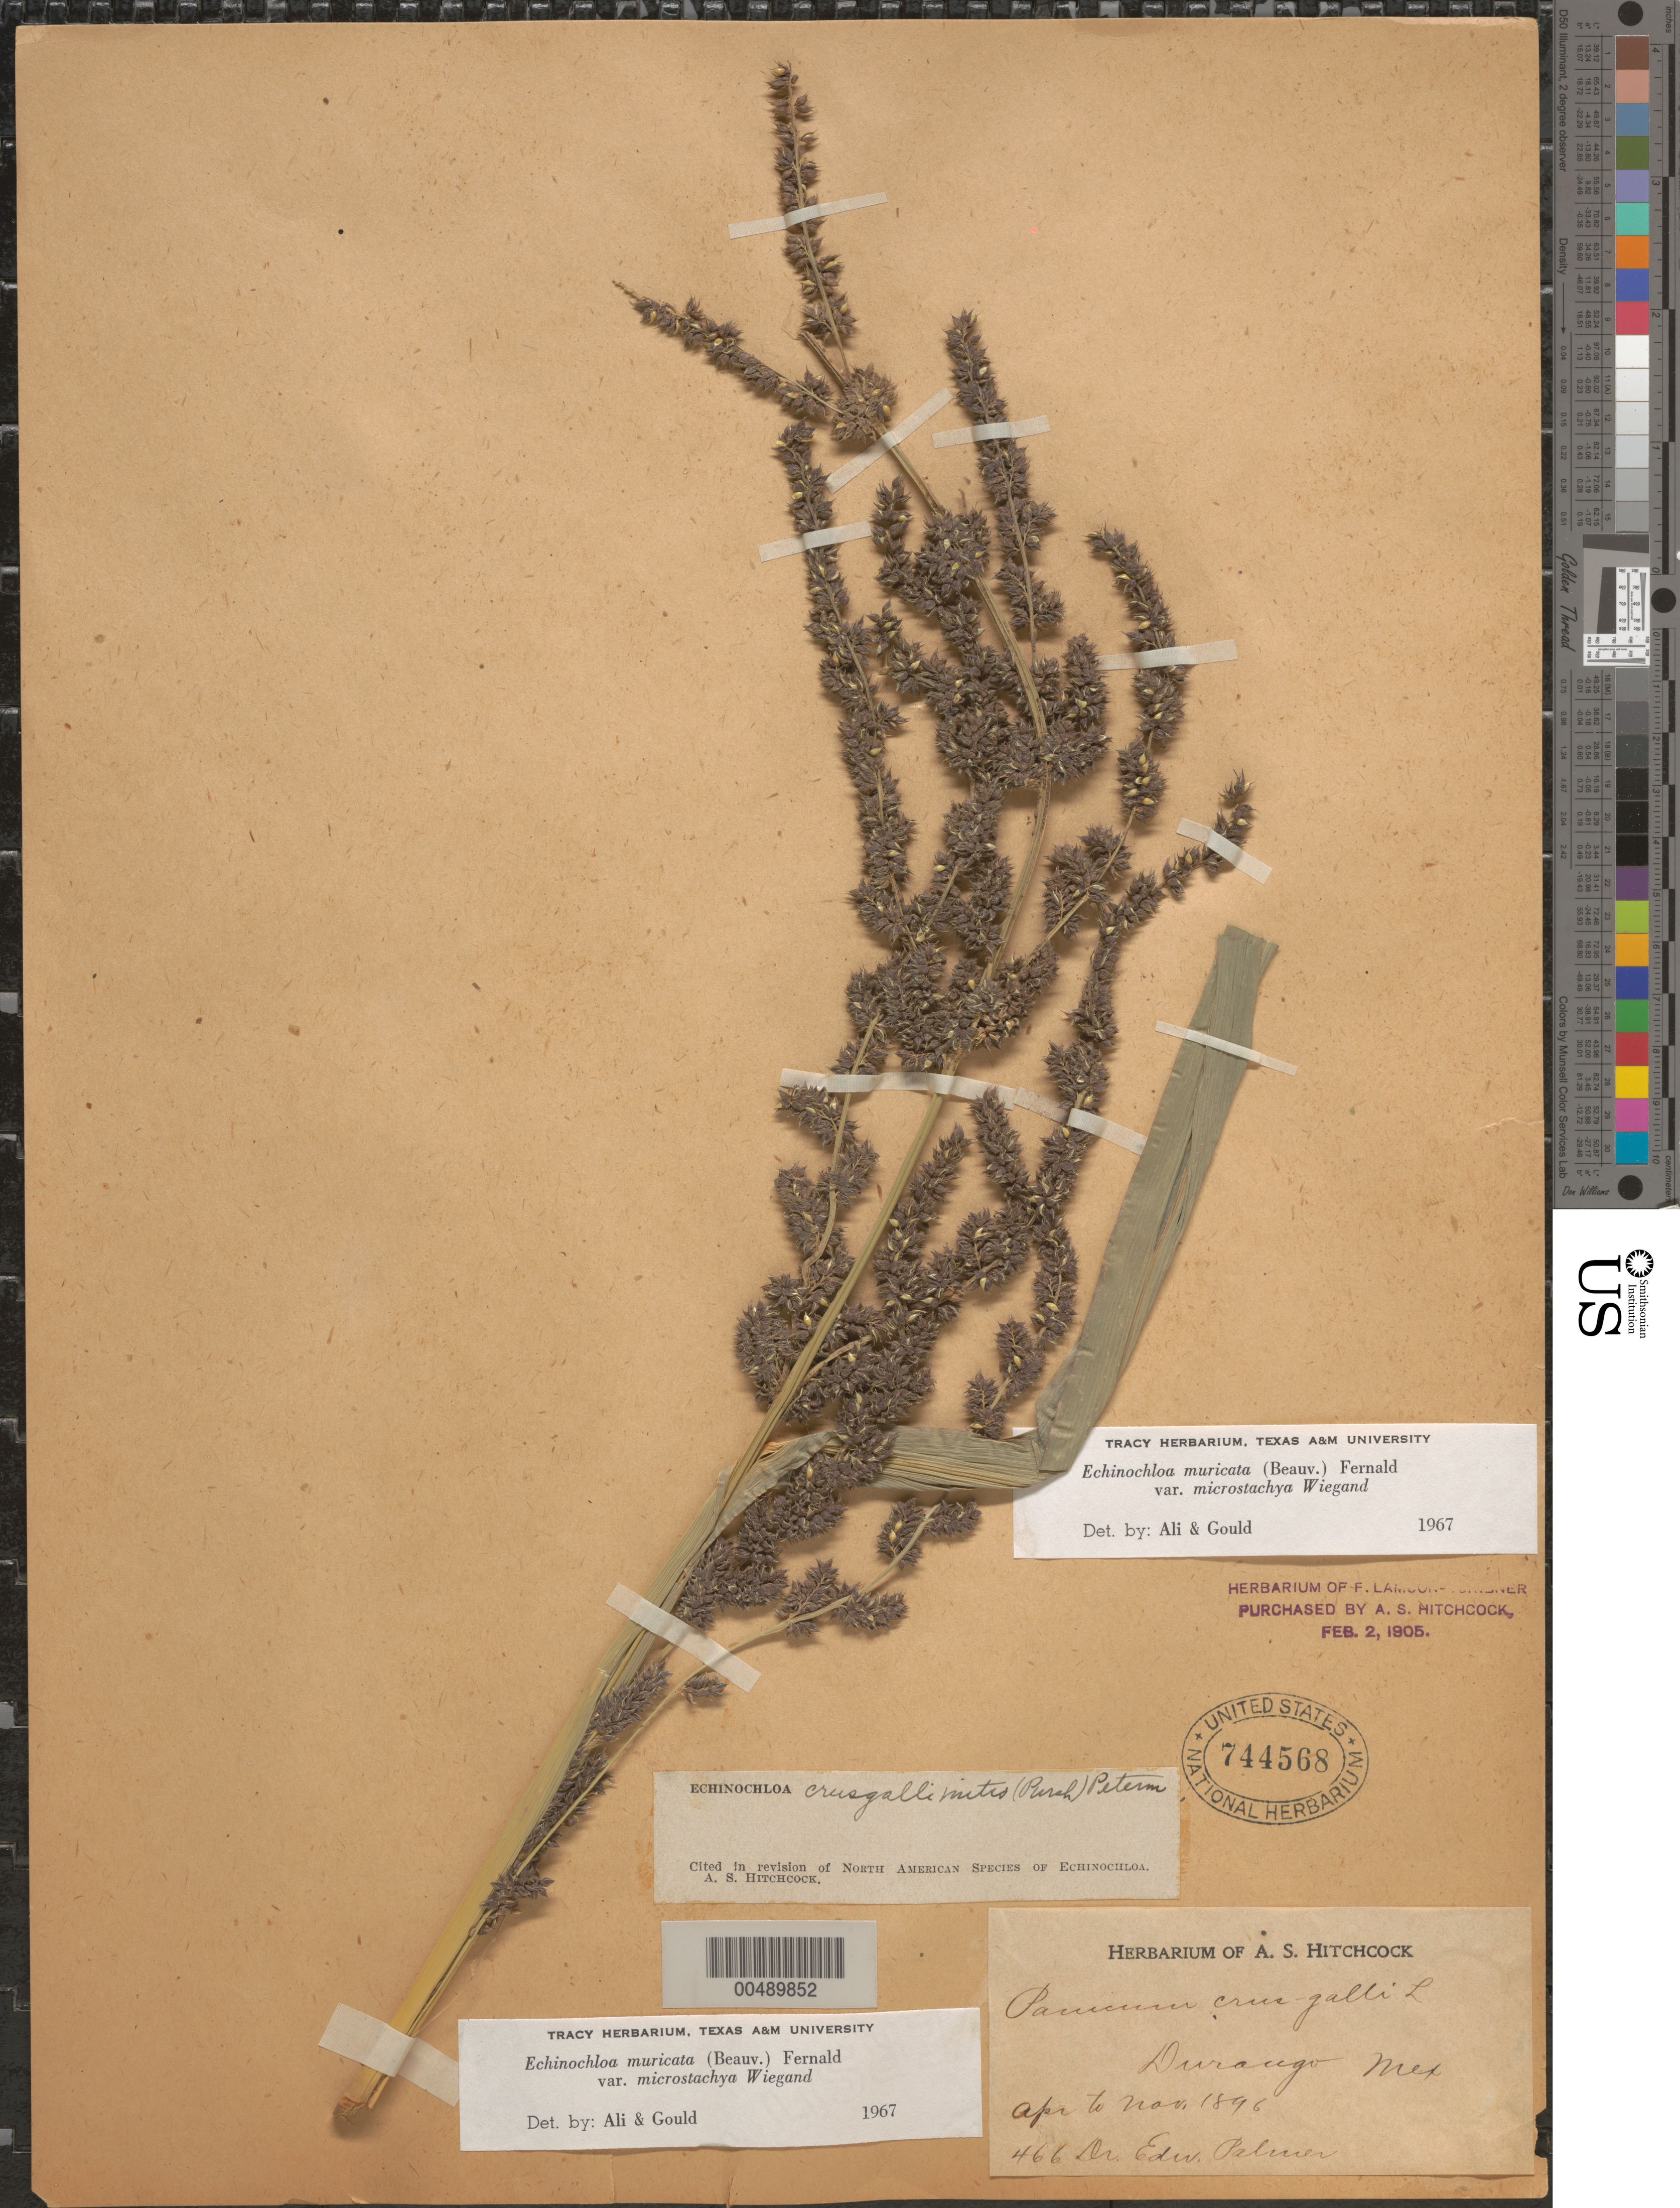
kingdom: Plantae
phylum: Tracheophyta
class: Liliopsida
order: Poales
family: Poaceae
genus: Echinochloa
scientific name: Echinochloa muricata var. microstachya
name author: Wiegand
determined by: Ali, M. A.; Gould, F. W.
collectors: E. Palmer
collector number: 466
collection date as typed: Apr 1896 to Nov 1896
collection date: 1896-04/1896-11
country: Mexico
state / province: Durango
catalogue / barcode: US 744568